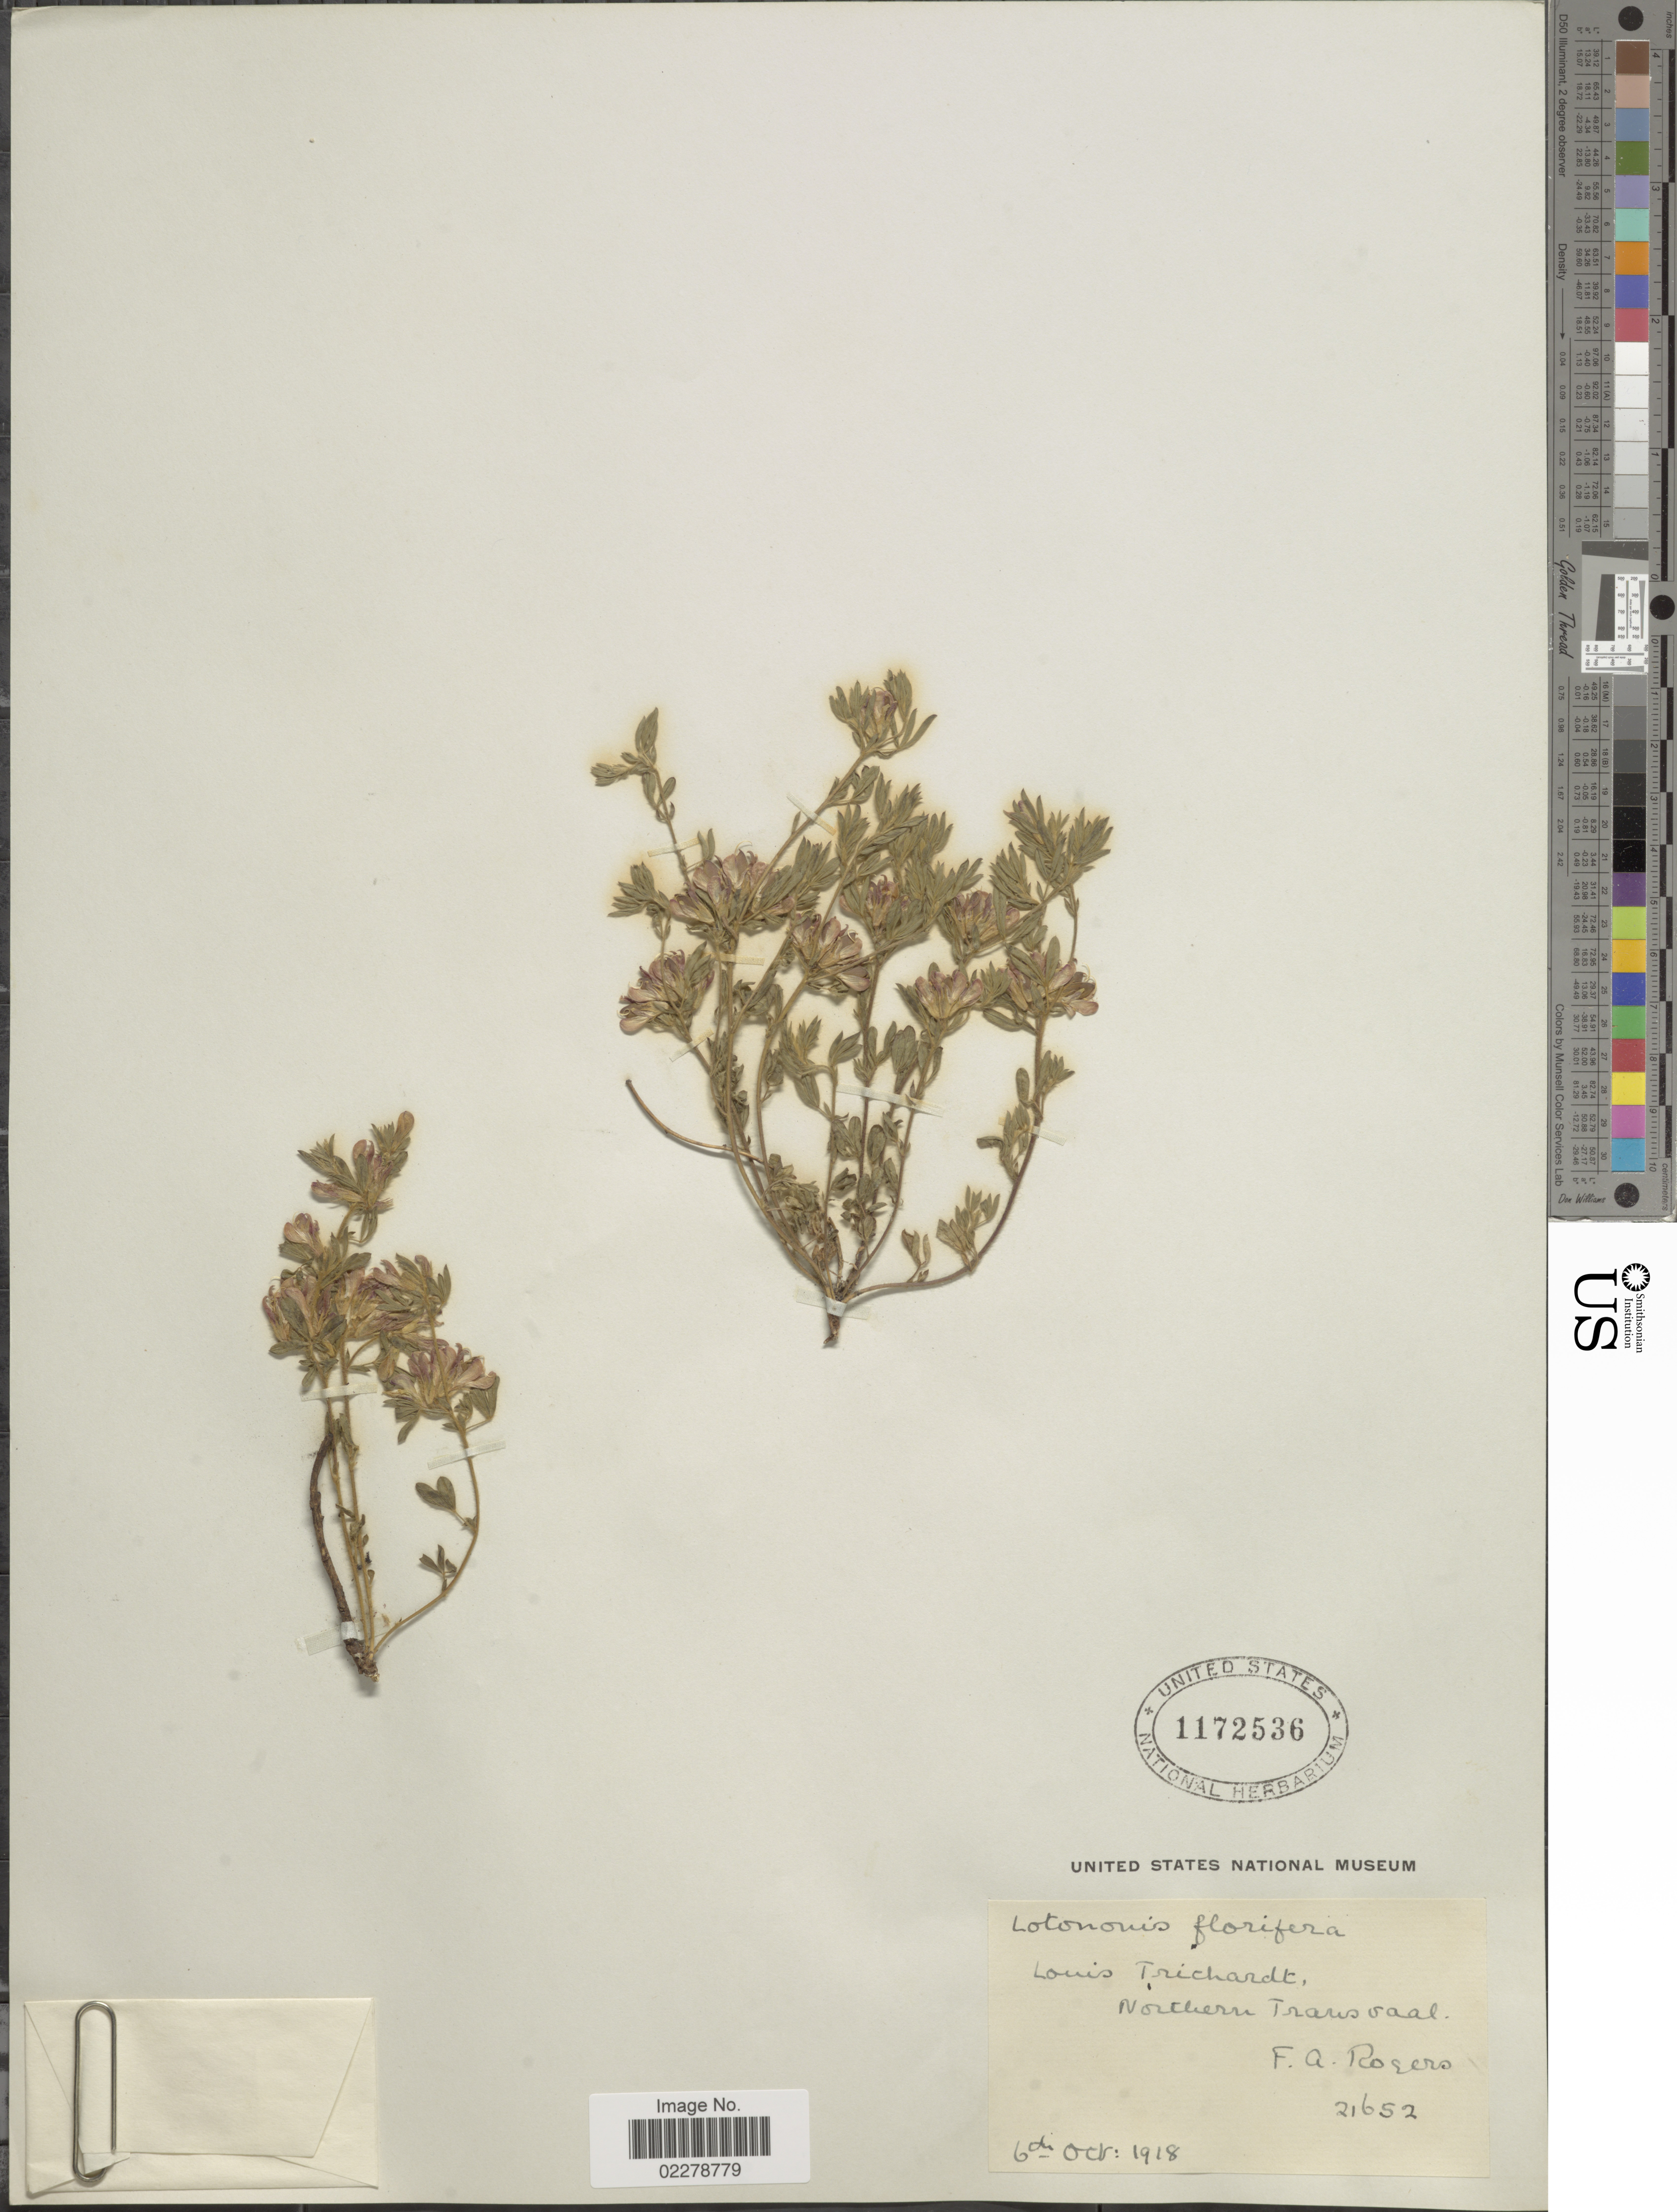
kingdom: Plantae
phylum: Tracheophyta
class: Magnoliopsida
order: Fabales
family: Fabaceae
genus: Lotononis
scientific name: Lotononis florifera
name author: Dümmer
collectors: F. A. Rogers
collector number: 21652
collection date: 1918-10-06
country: South Africa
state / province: Limpopo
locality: Louis Trichardt. Northern Transvaal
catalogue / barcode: US 1172536